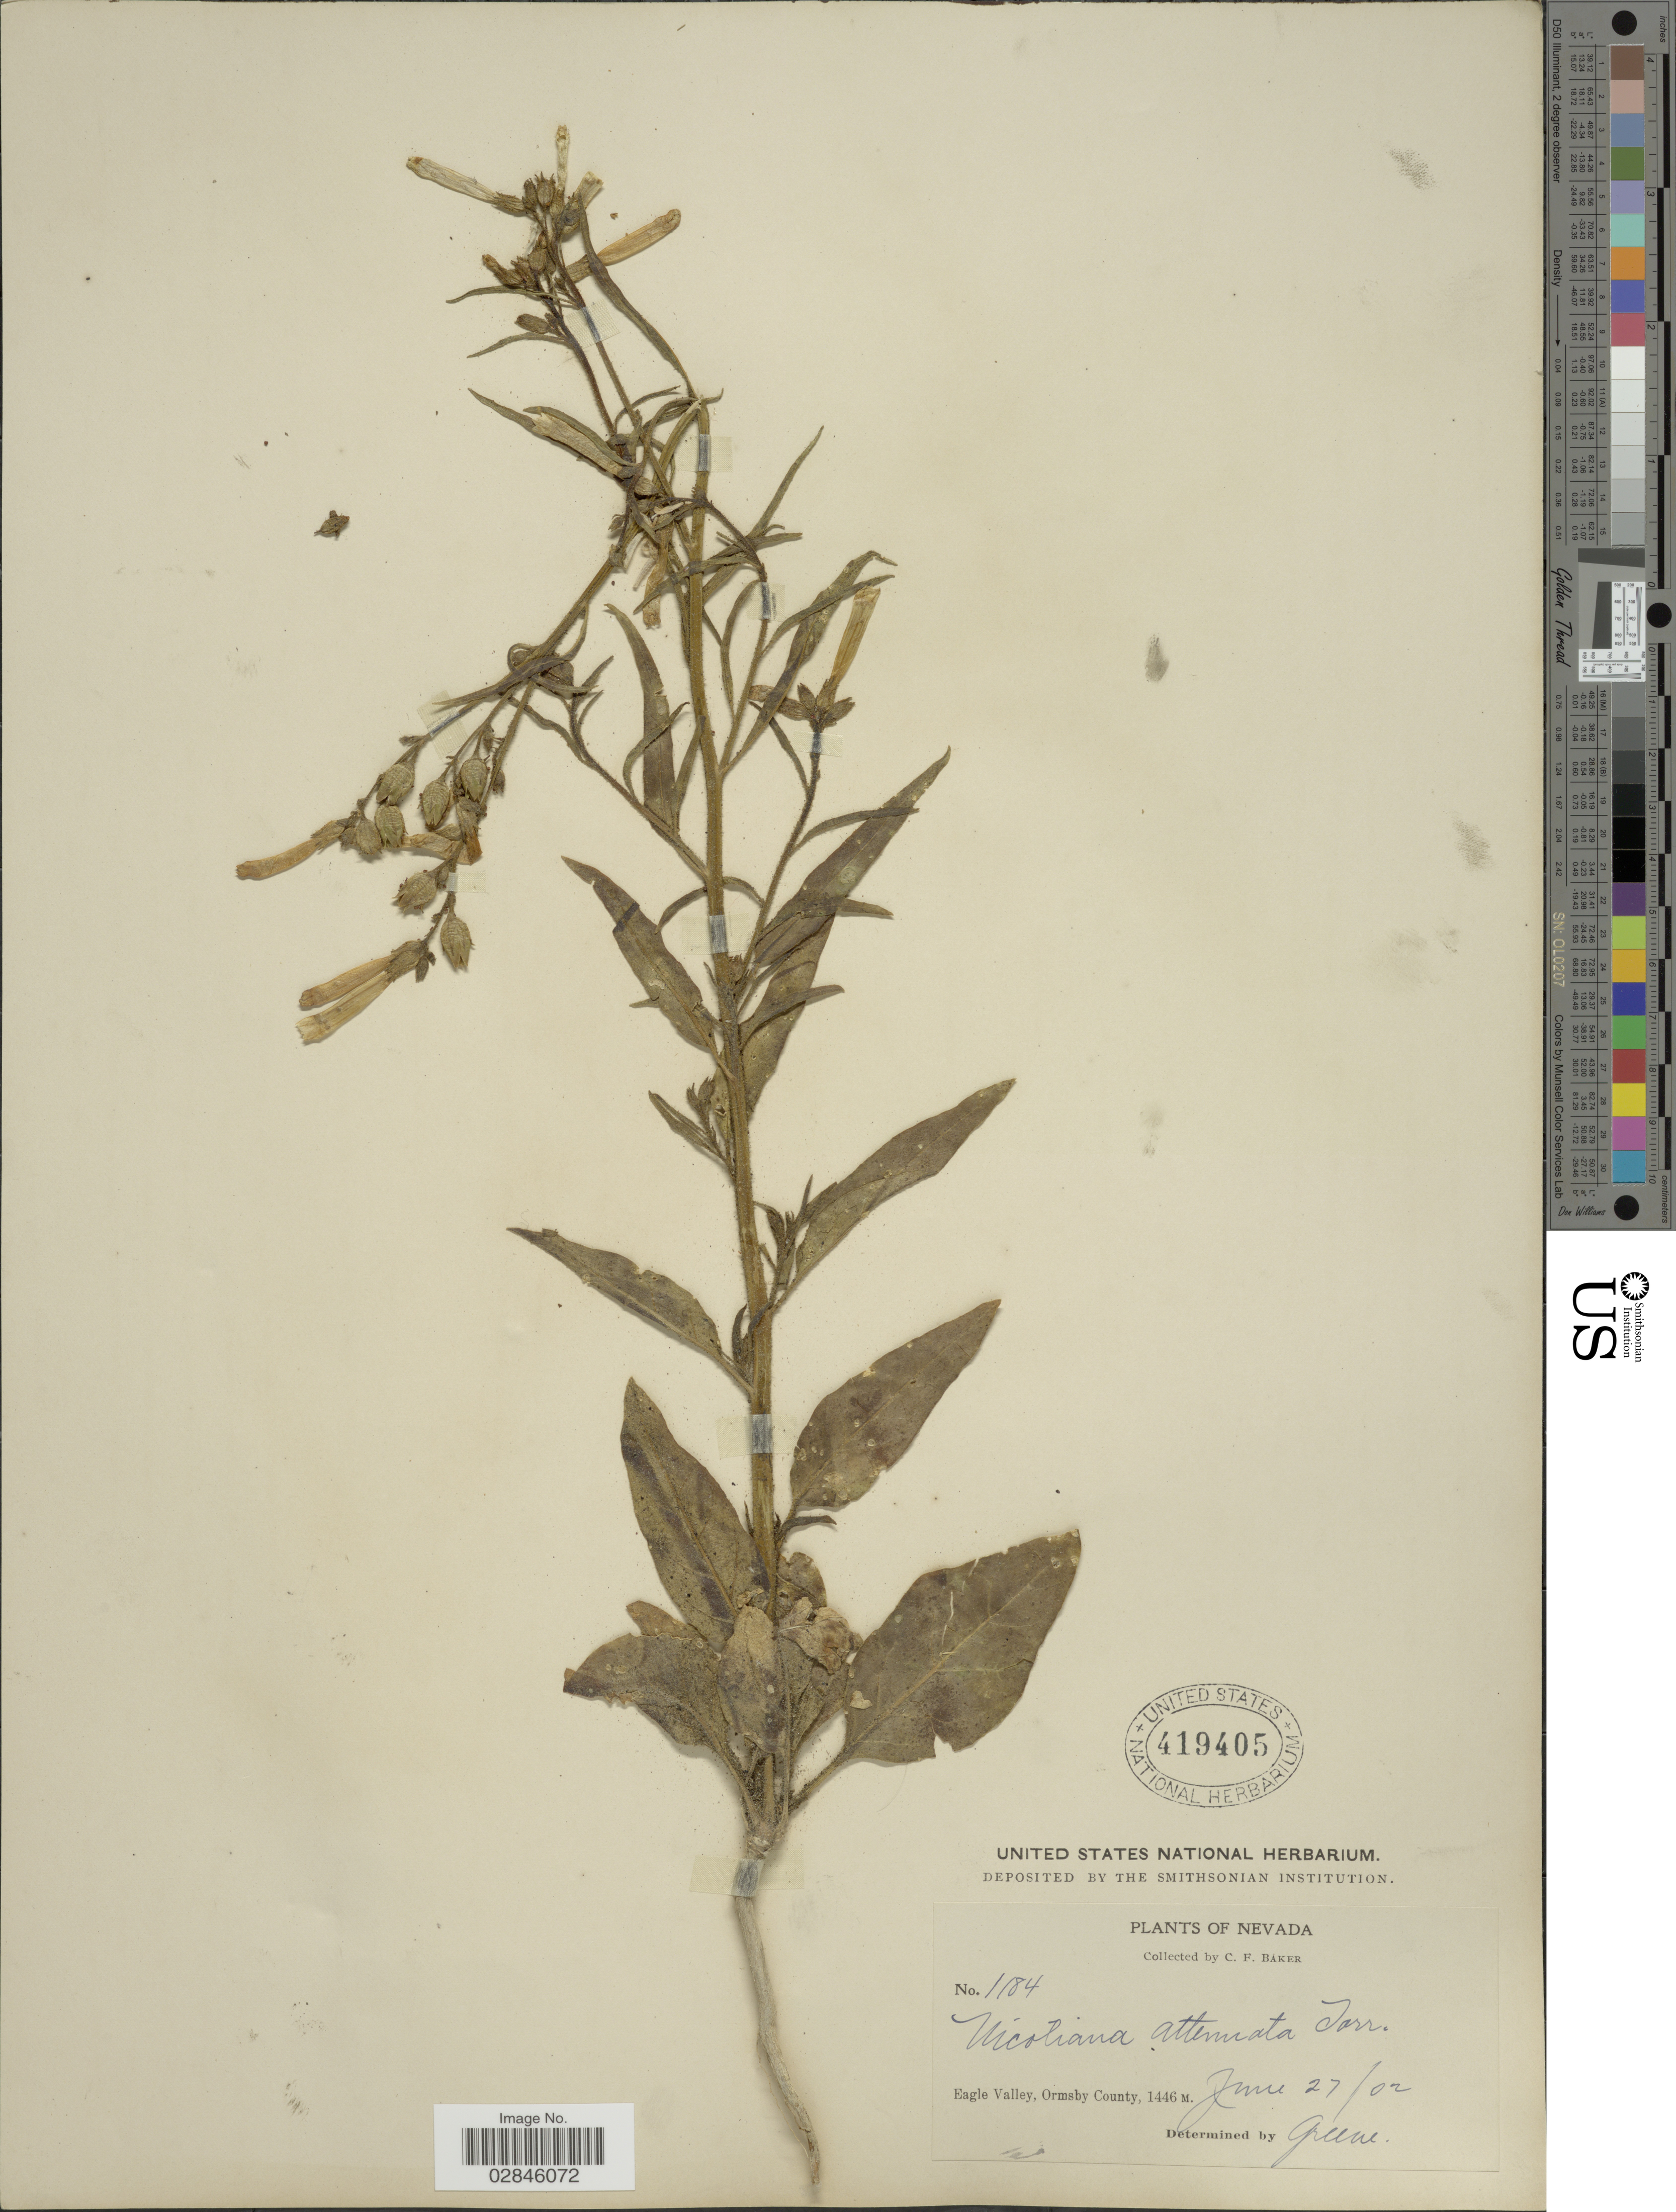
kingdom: Plantae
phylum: Tracheophyta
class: Magnoliopsida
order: Solanales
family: Solanaceae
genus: Nicotiana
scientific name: Nicotiana attenuata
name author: Torr. ex S. Watson in C. King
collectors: C. F. Baker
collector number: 1184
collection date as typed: Transcribed d/m/y: 27/6/2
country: United States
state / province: Nevada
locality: Eagle Valley, Ormsby County.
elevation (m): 1446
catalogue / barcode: US 419405